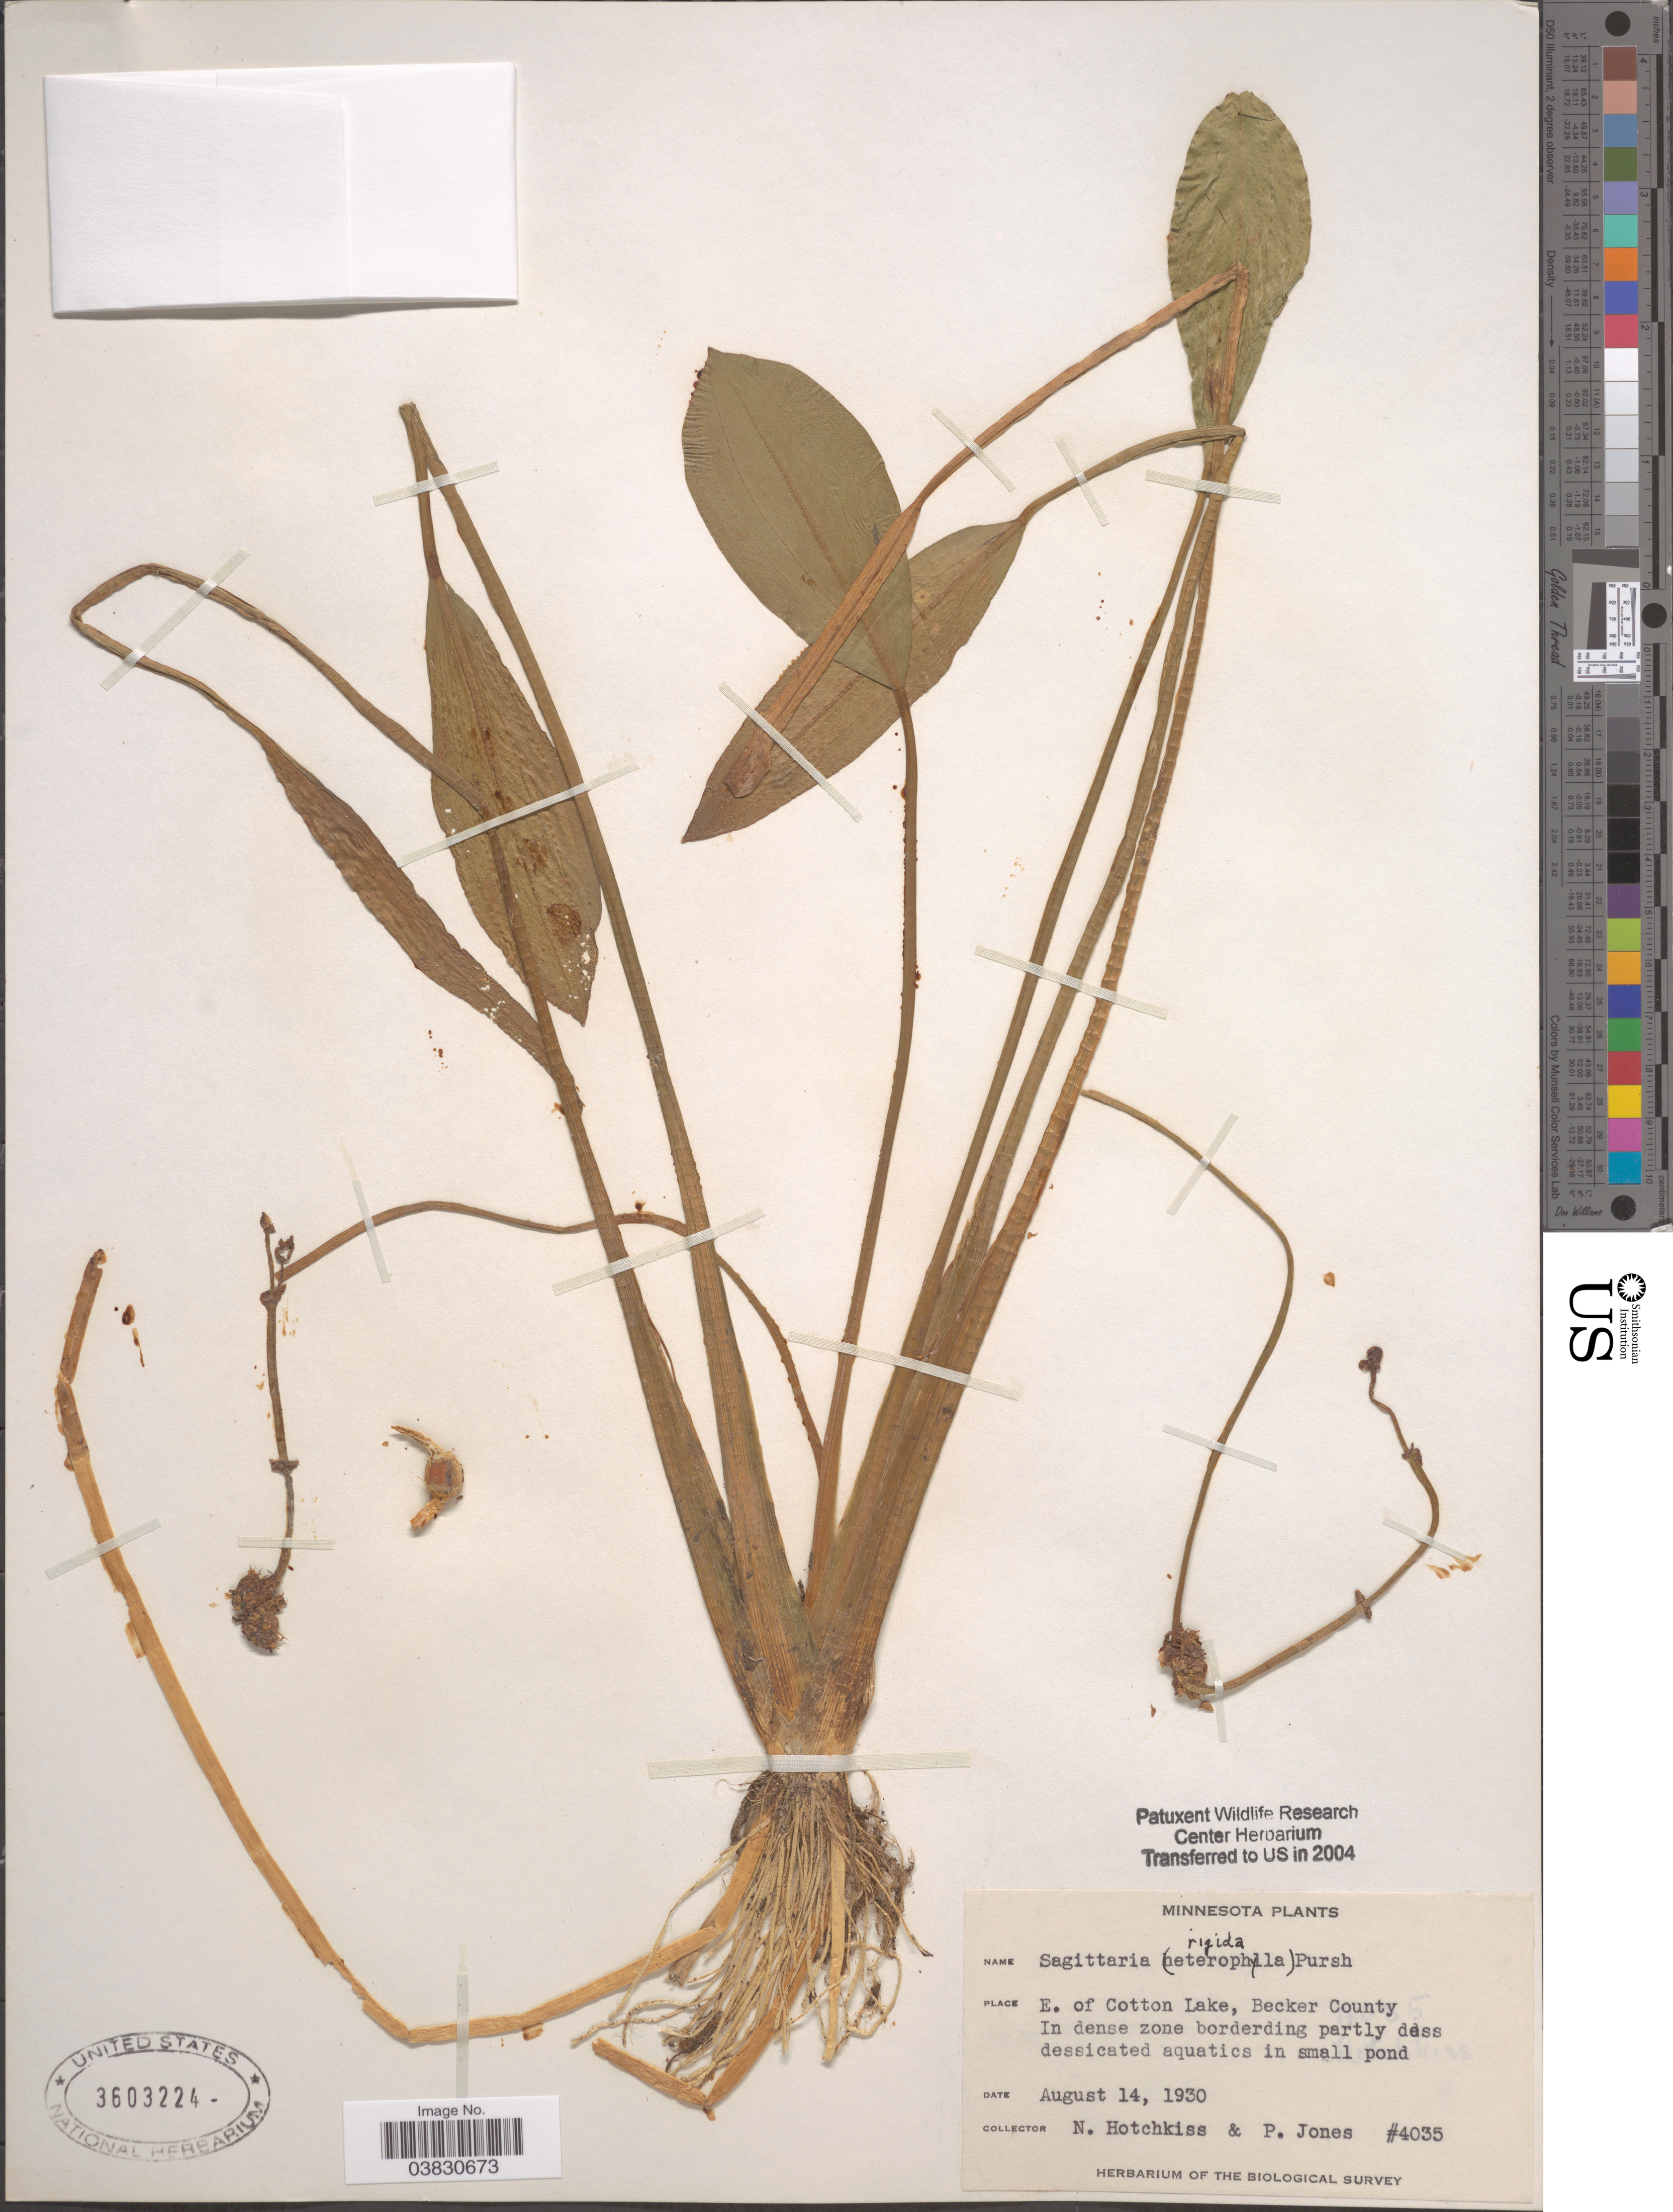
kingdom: Plantae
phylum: Tracheophyta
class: Liliopsida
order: Alismatales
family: Alismataceae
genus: Sagittaria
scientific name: Sagittaria rigida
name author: Pursh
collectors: N. Hotchkiss & P. Jones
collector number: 4035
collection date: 1930-08-14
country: United States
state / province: Minnesota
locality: E. of Cotton Lake, Becker County.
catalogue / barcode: US 3603224